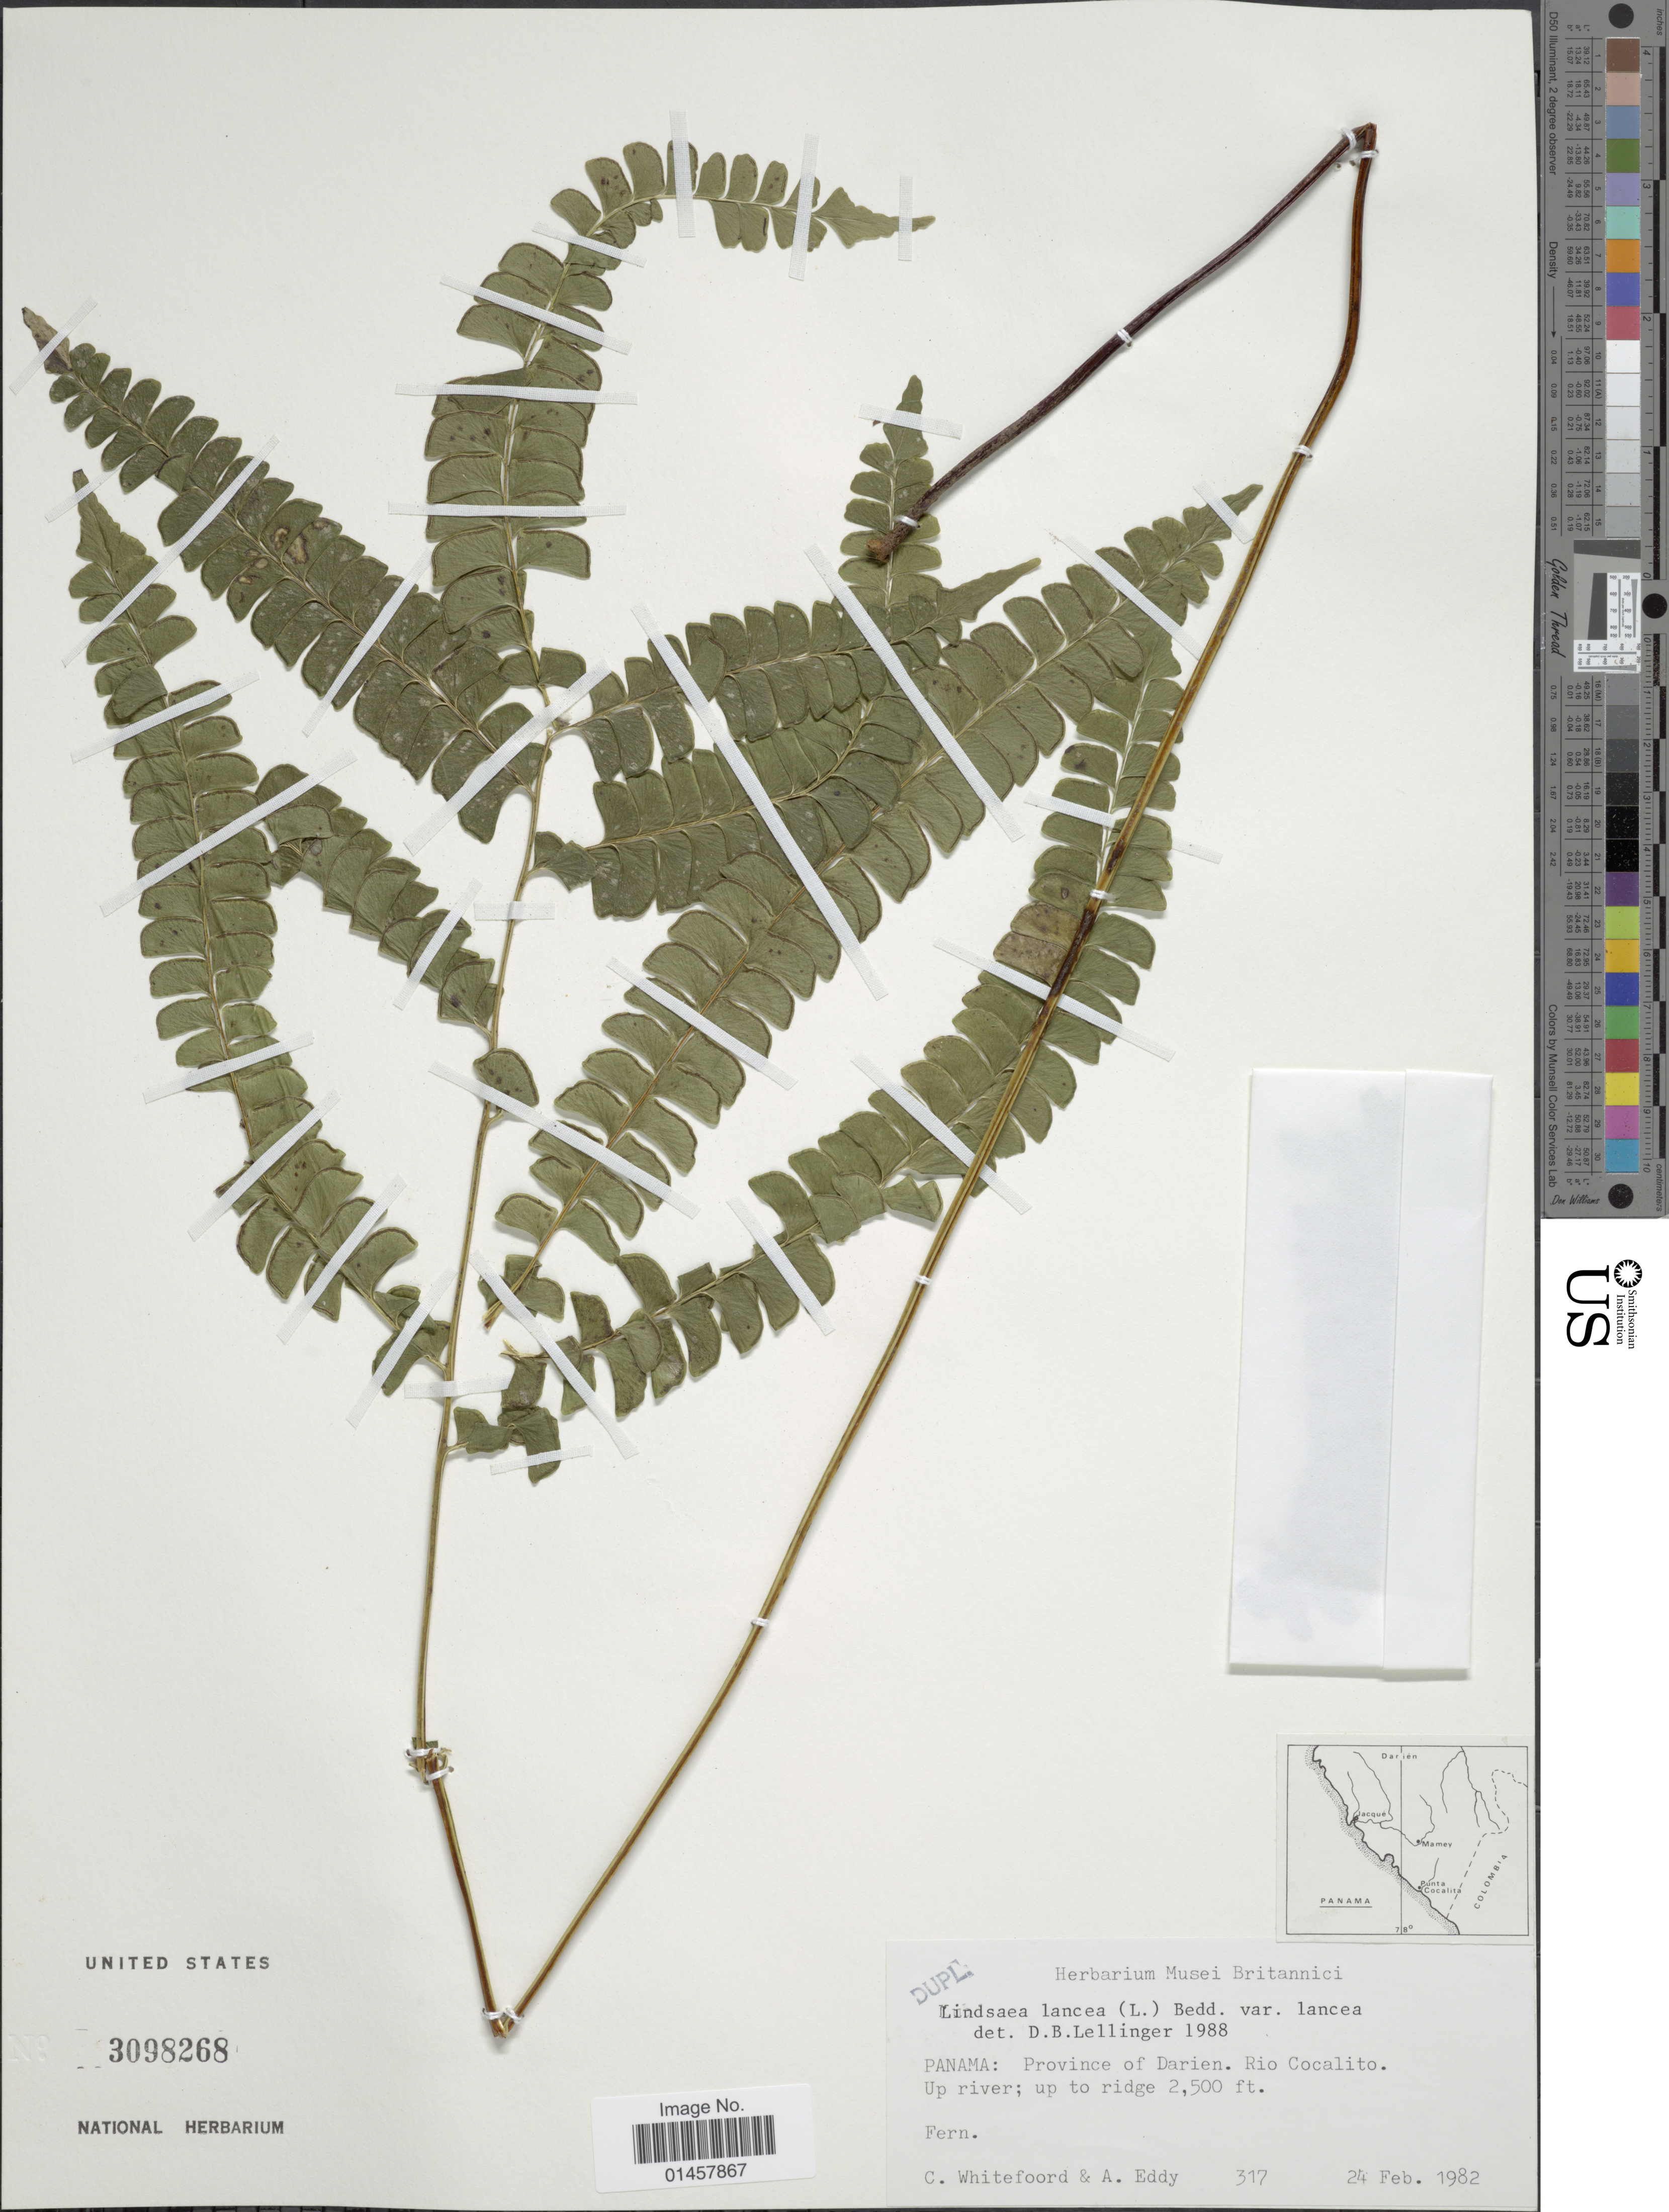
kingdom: Plantae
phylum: Tracheophyta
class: Polypodiopsida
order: Polypodiales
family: Lindsaeaceae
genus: Lindsaea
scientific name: Lindsaea lancea var. lancea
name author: (L.) Bedd.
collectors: C. Whitefoord & A. Eddy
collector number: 317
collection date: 1982-02-24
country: Panama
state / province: Darién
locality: Panama: Province of Darien, Rio Cocalito, up river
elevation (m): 762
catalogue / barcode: US 3098268